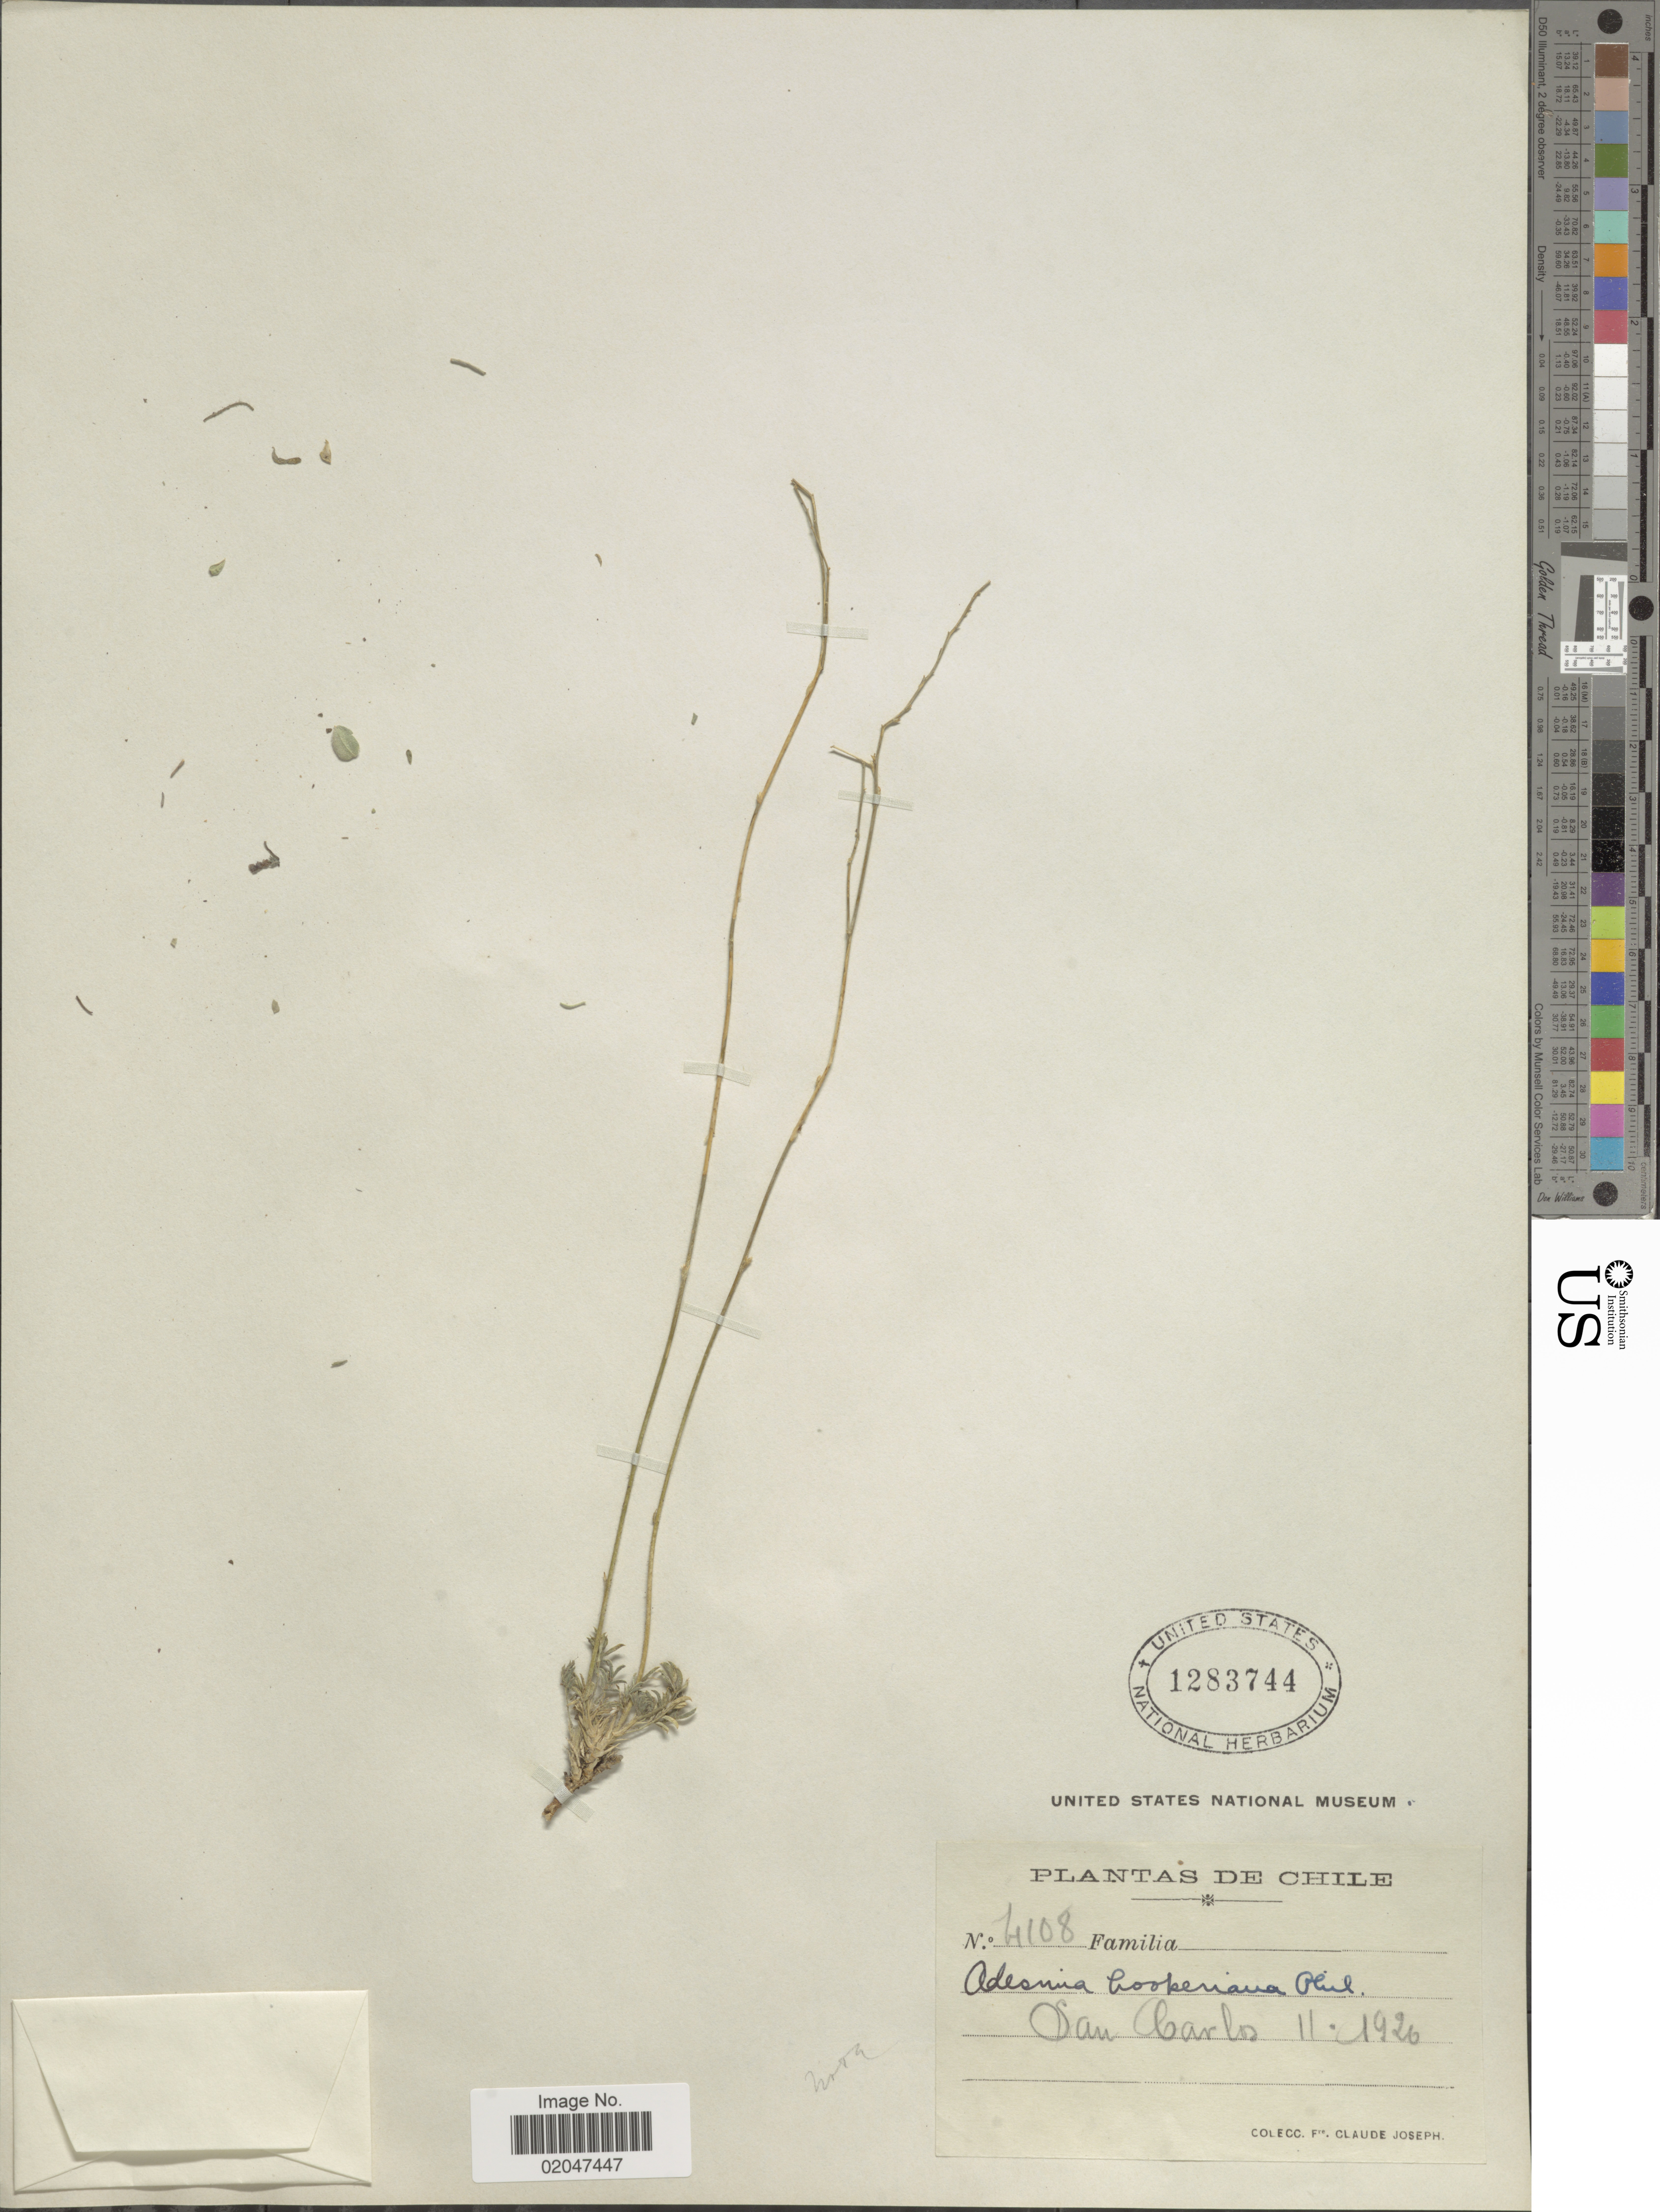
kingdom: Plantae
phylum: Tracheophyta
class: Magnoliopsida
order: Fabales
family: Fabaceae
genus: Adesmia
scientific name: Adesmia sp.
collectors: Bro. Claude-Joseph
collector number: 4108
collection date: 1926-11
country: Chile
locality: San Carlos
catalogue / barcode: US 1283744